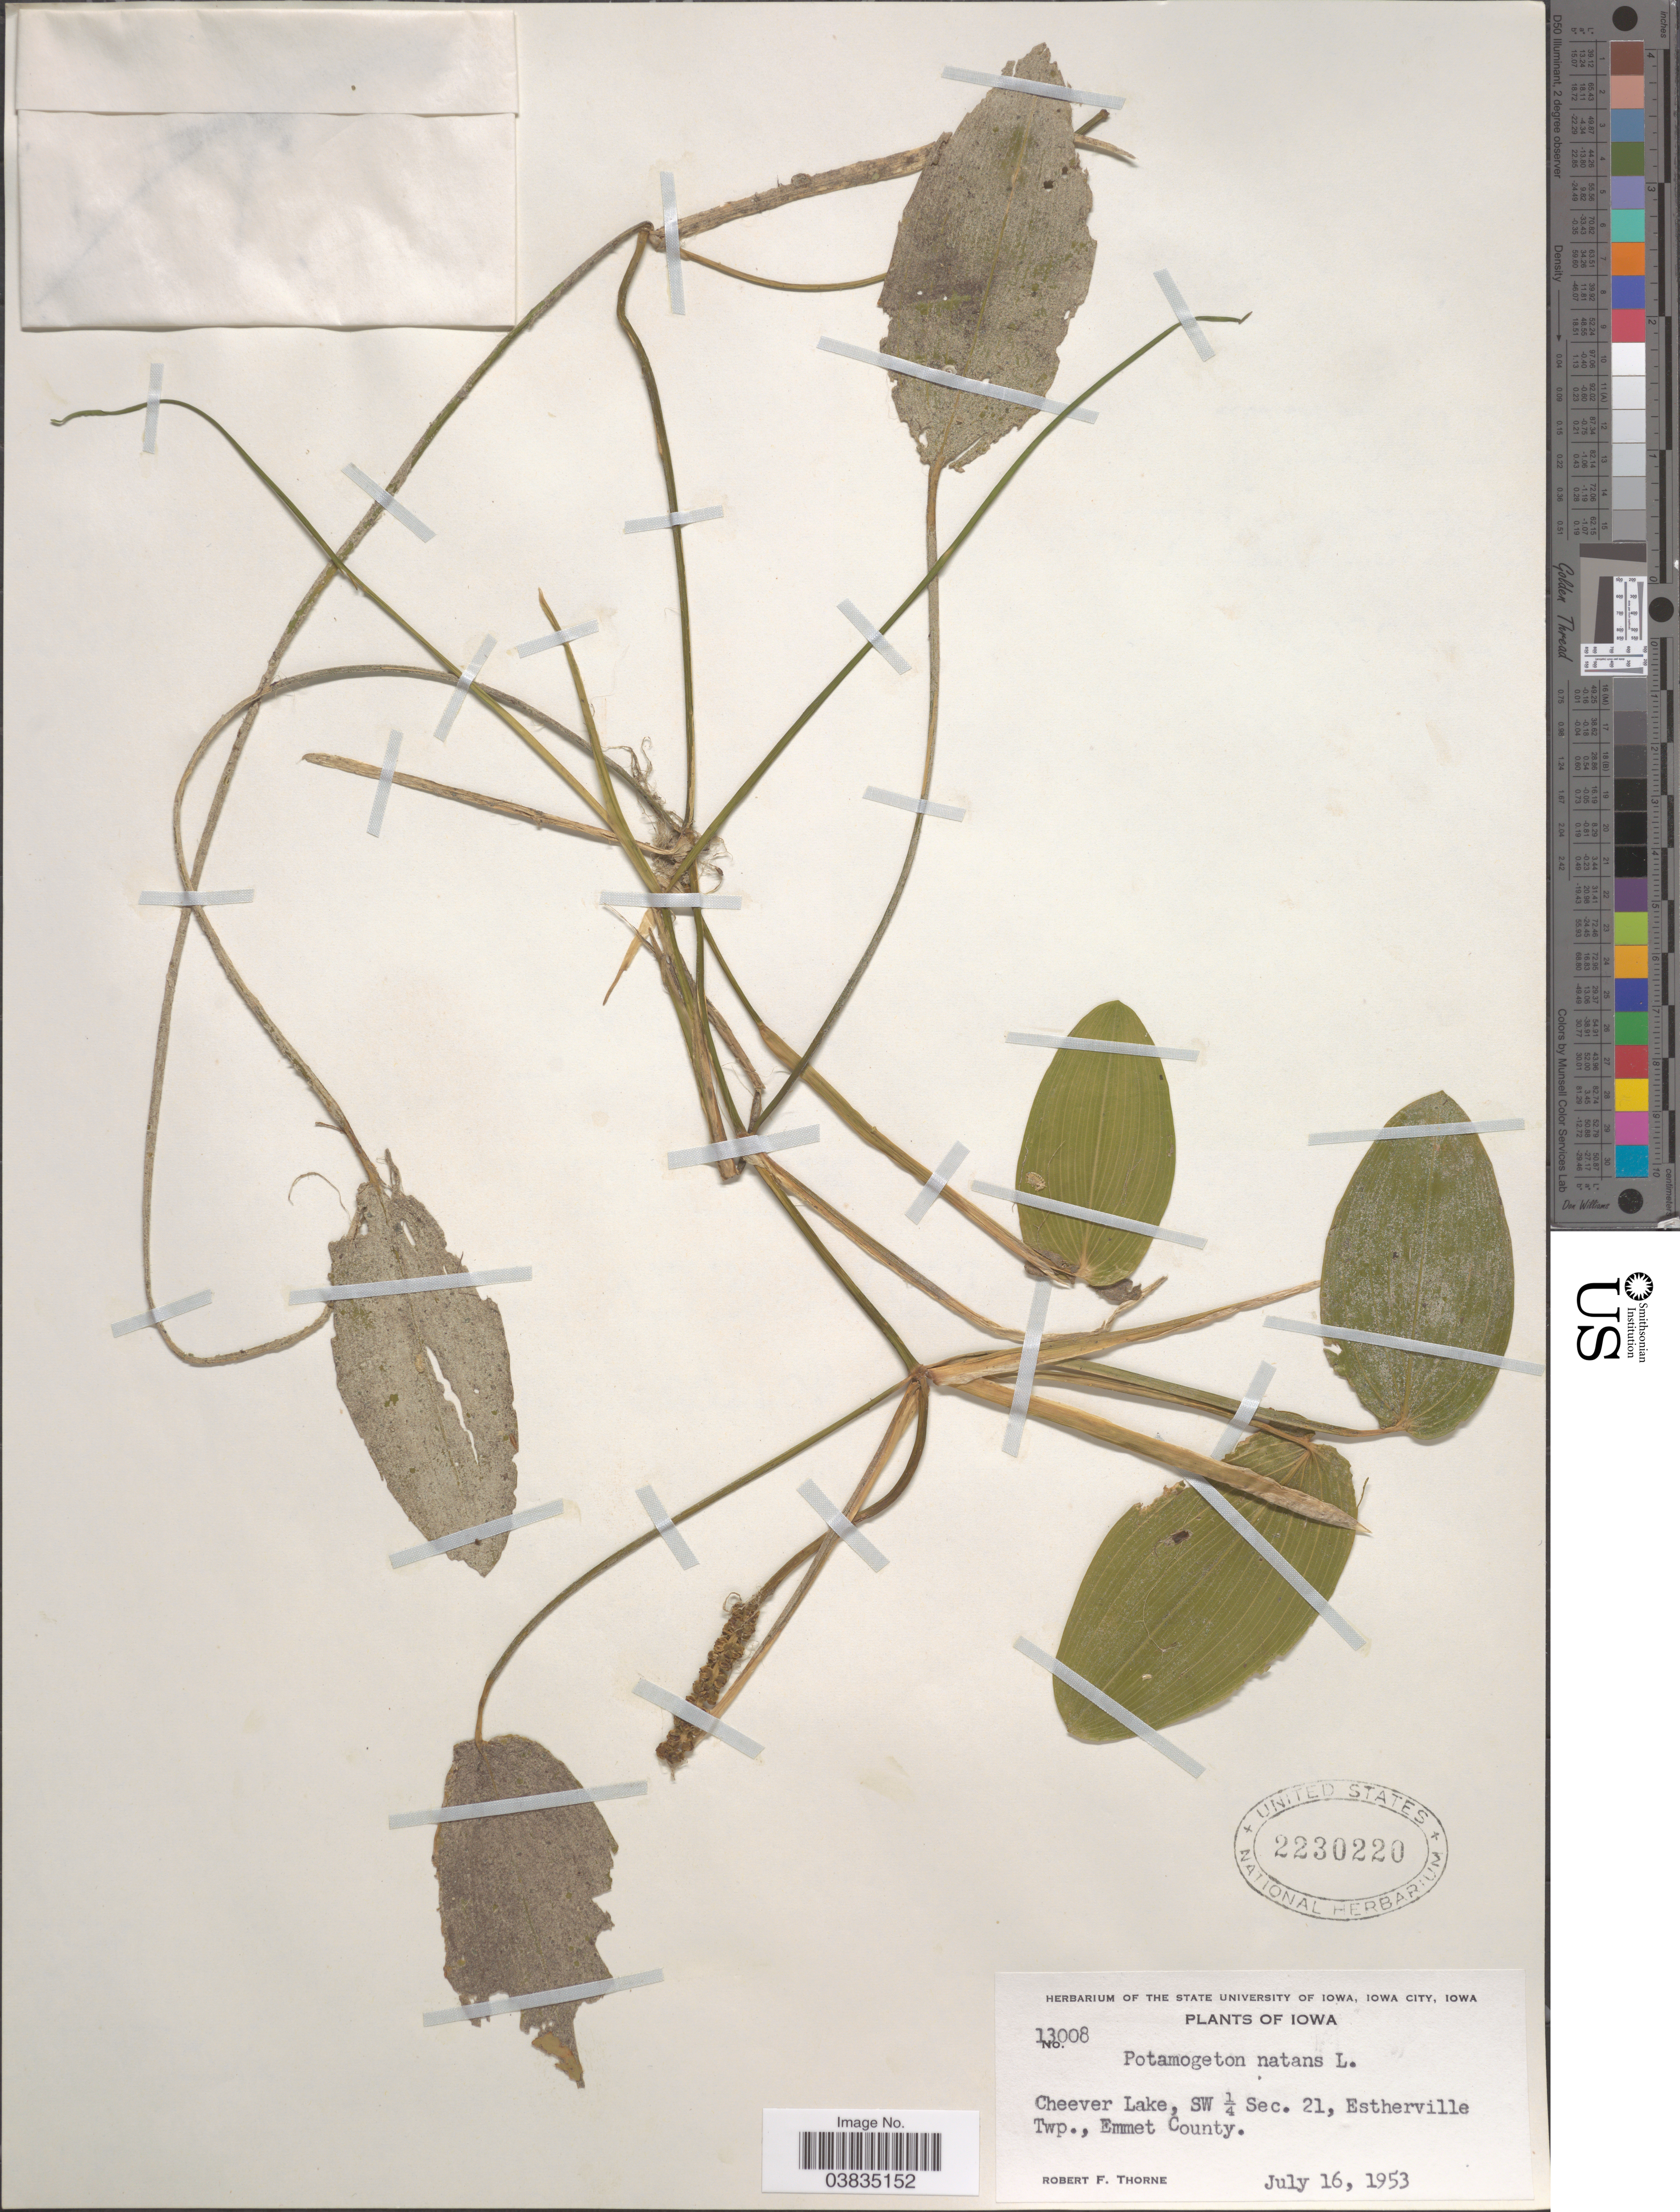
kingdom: Plantae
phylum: Tracheophyta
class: Liliopsida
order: Alismatales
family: Potamogetonaceae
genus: Potamogeton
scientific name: Potamogeton natans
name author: L.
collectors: R. F. Thorne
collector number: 13008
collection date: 1953-07-16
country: United States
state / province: Iowa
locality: Cheever Lake, SW ¼ Sec. 21, Estherville Twp., Emmet County.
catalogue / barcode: US 2230220